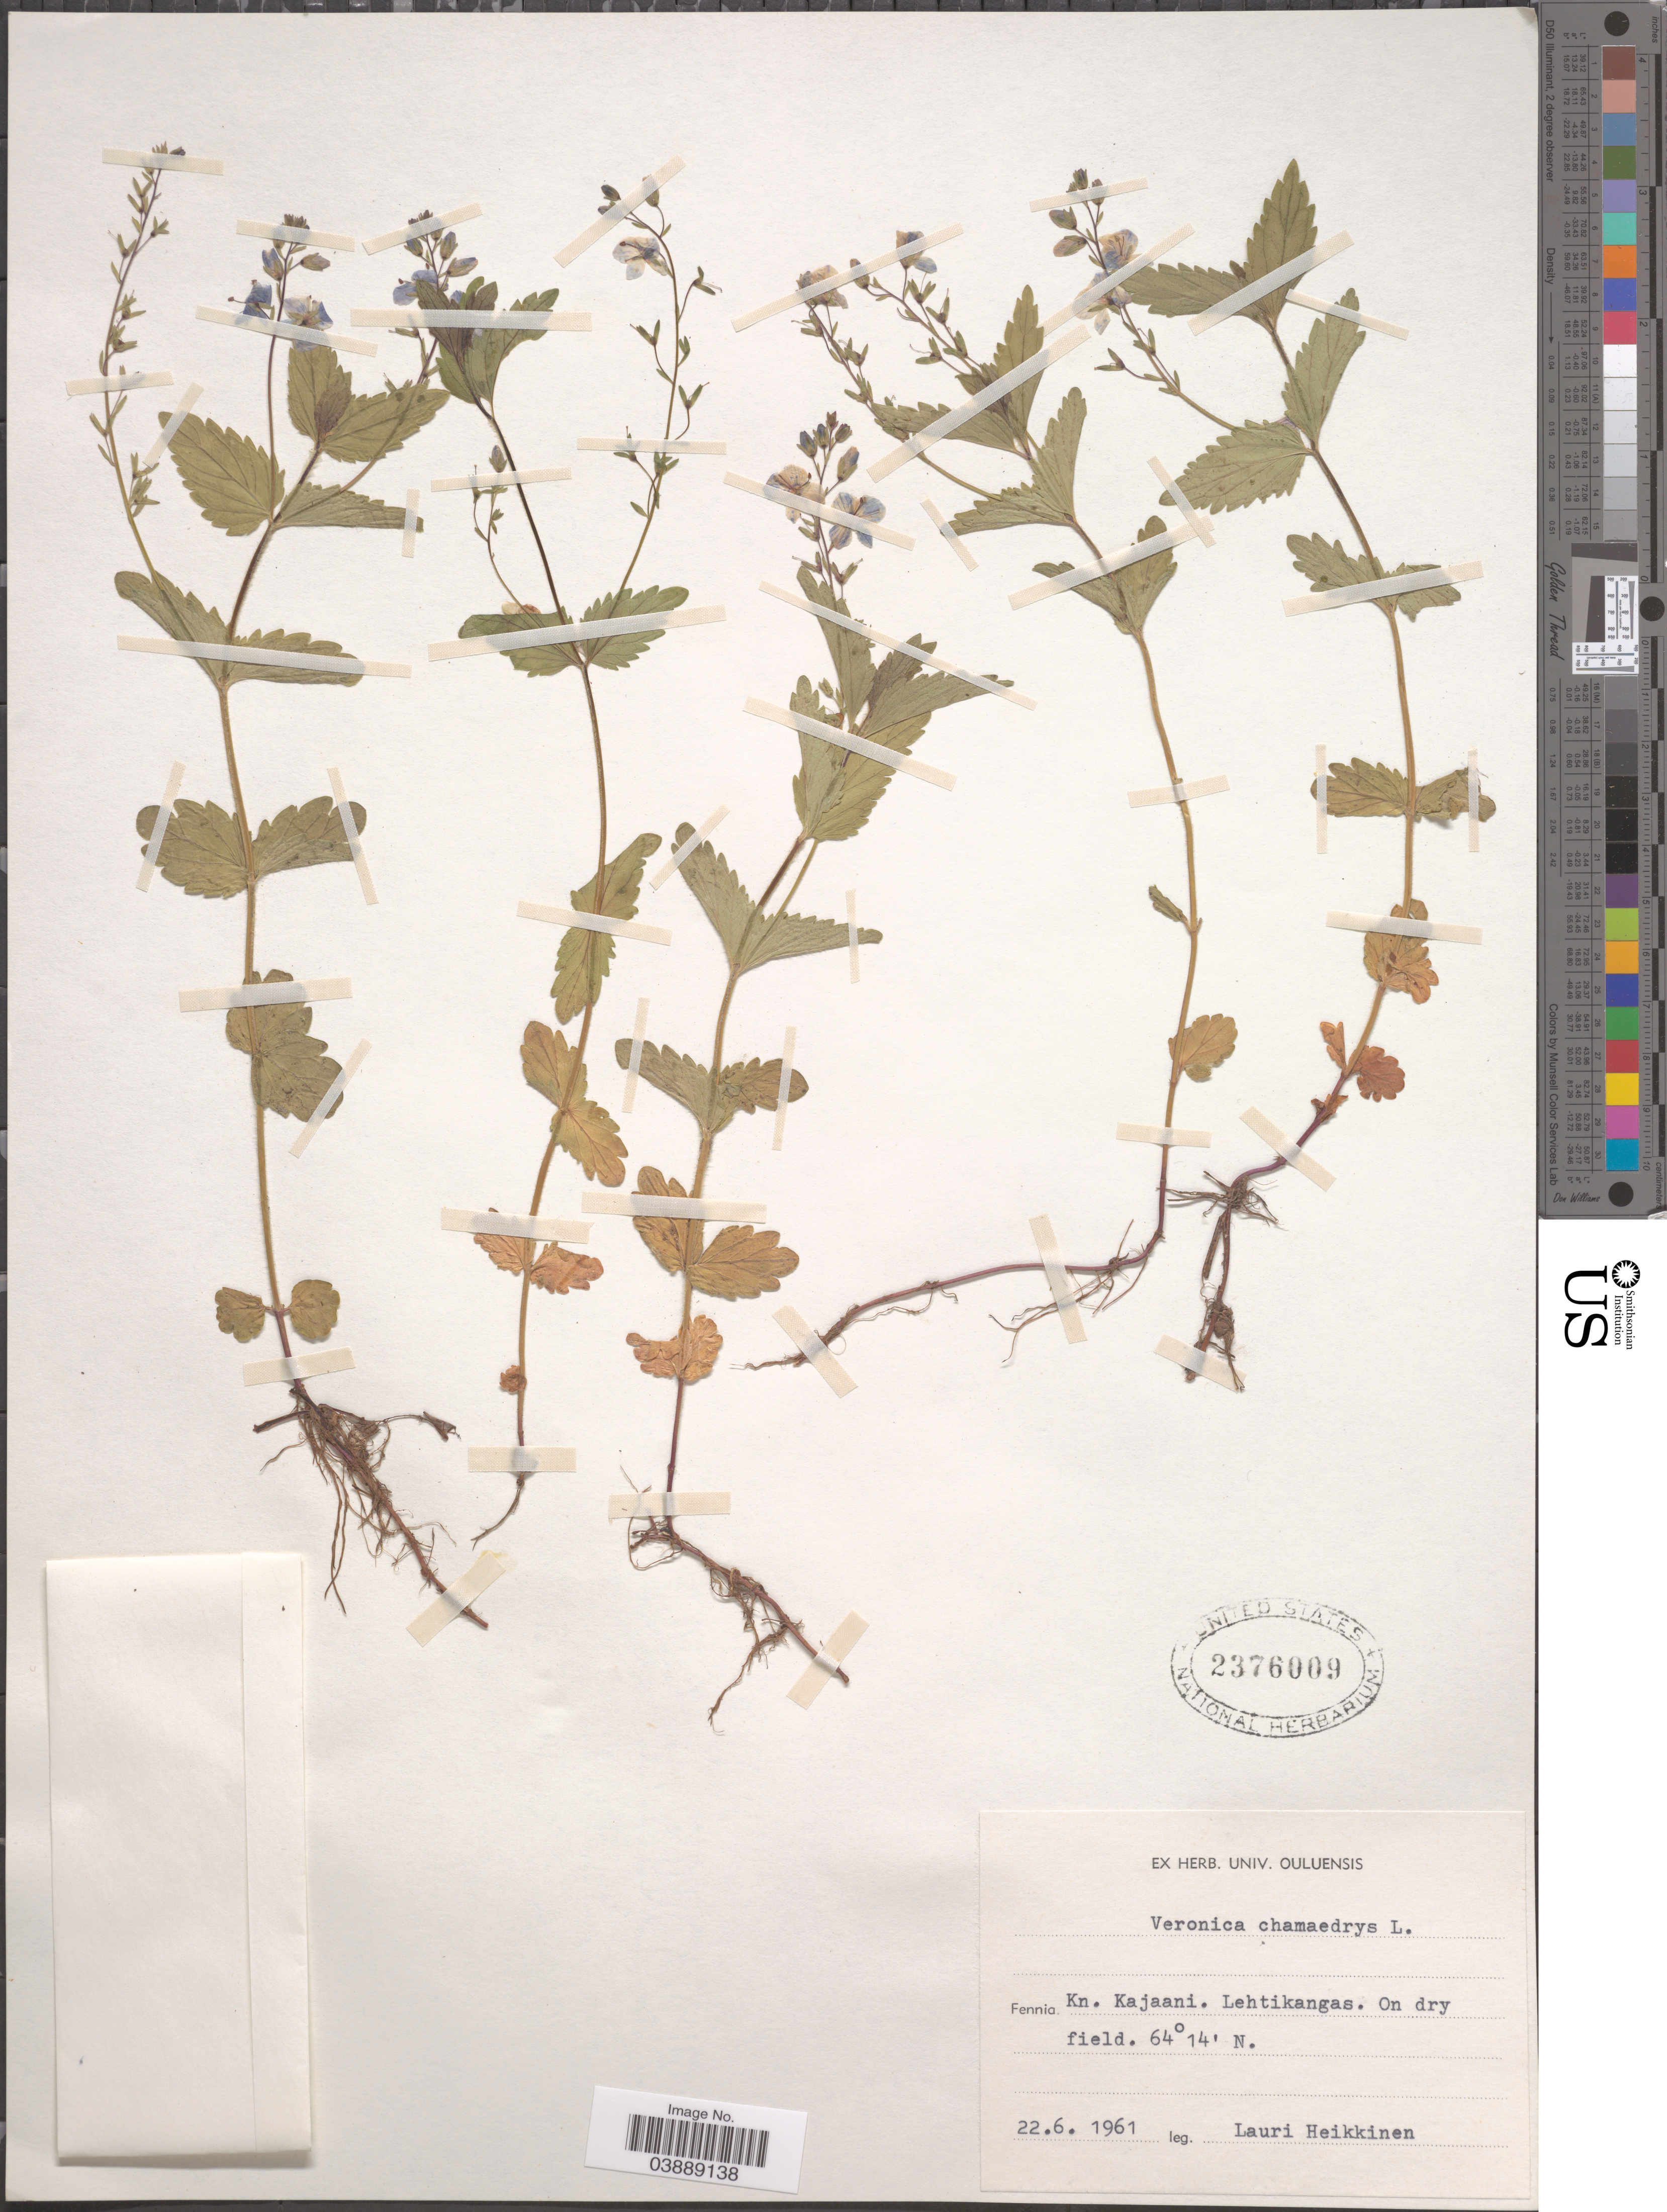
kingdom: Plantae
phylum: Tracheophyta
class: Magnoliopsida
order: Lamiales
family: Plantaginaceae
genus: Veronica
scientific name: Veronica chamaedrys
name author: L.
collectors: L. Heikkinen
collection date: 1961-06-22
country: Finland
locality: Fennia. Kn. Kajaani. Lehtikangas.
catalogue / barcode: US 2376009